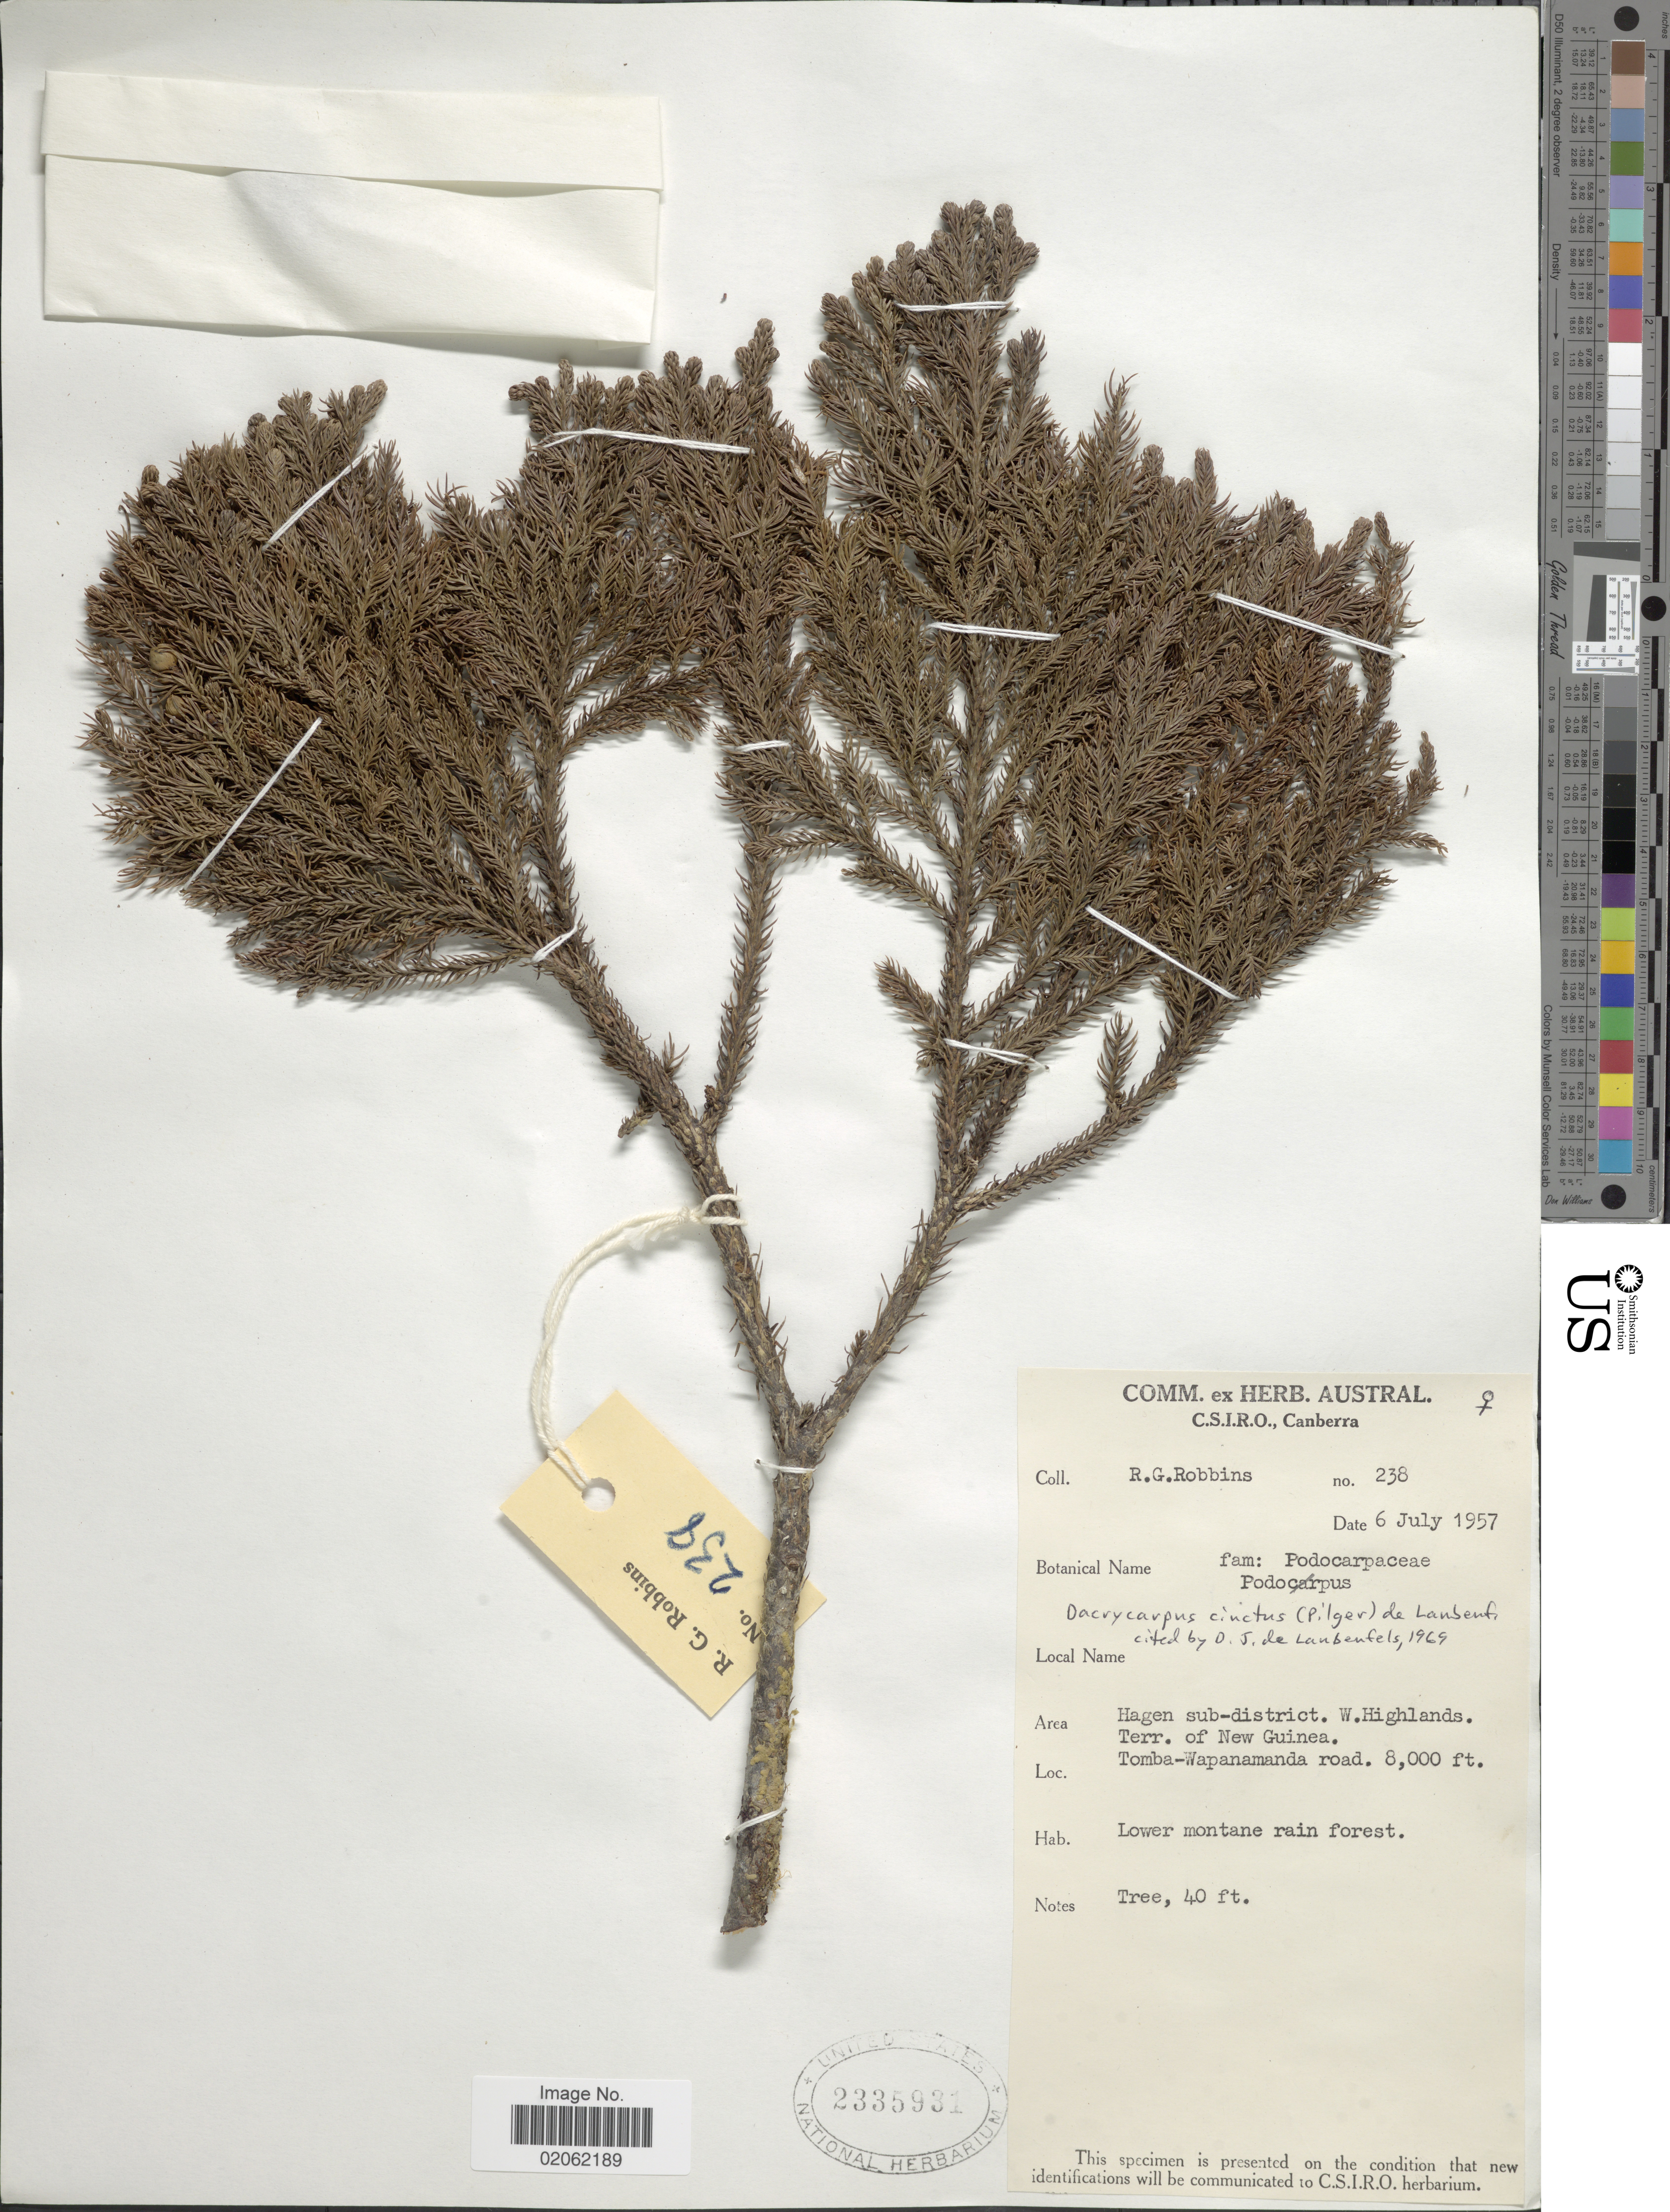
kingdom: Plantae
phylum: Tracheophyta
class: Pinopsida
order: Pinales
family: Podocarpaceae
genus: Dacrycarpus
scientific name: Dacrycarpus cinctus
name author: (Pilg.) de Laub.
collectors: R. Robbins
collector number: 238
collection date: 1957-07-06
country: Papua New Guinea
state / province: Western Highlands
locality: Area Hagen sub-district. W. Highlands. Terr of New Guinea, Tomba-Wapanamanda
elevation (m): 2438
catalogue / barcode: US 2335931